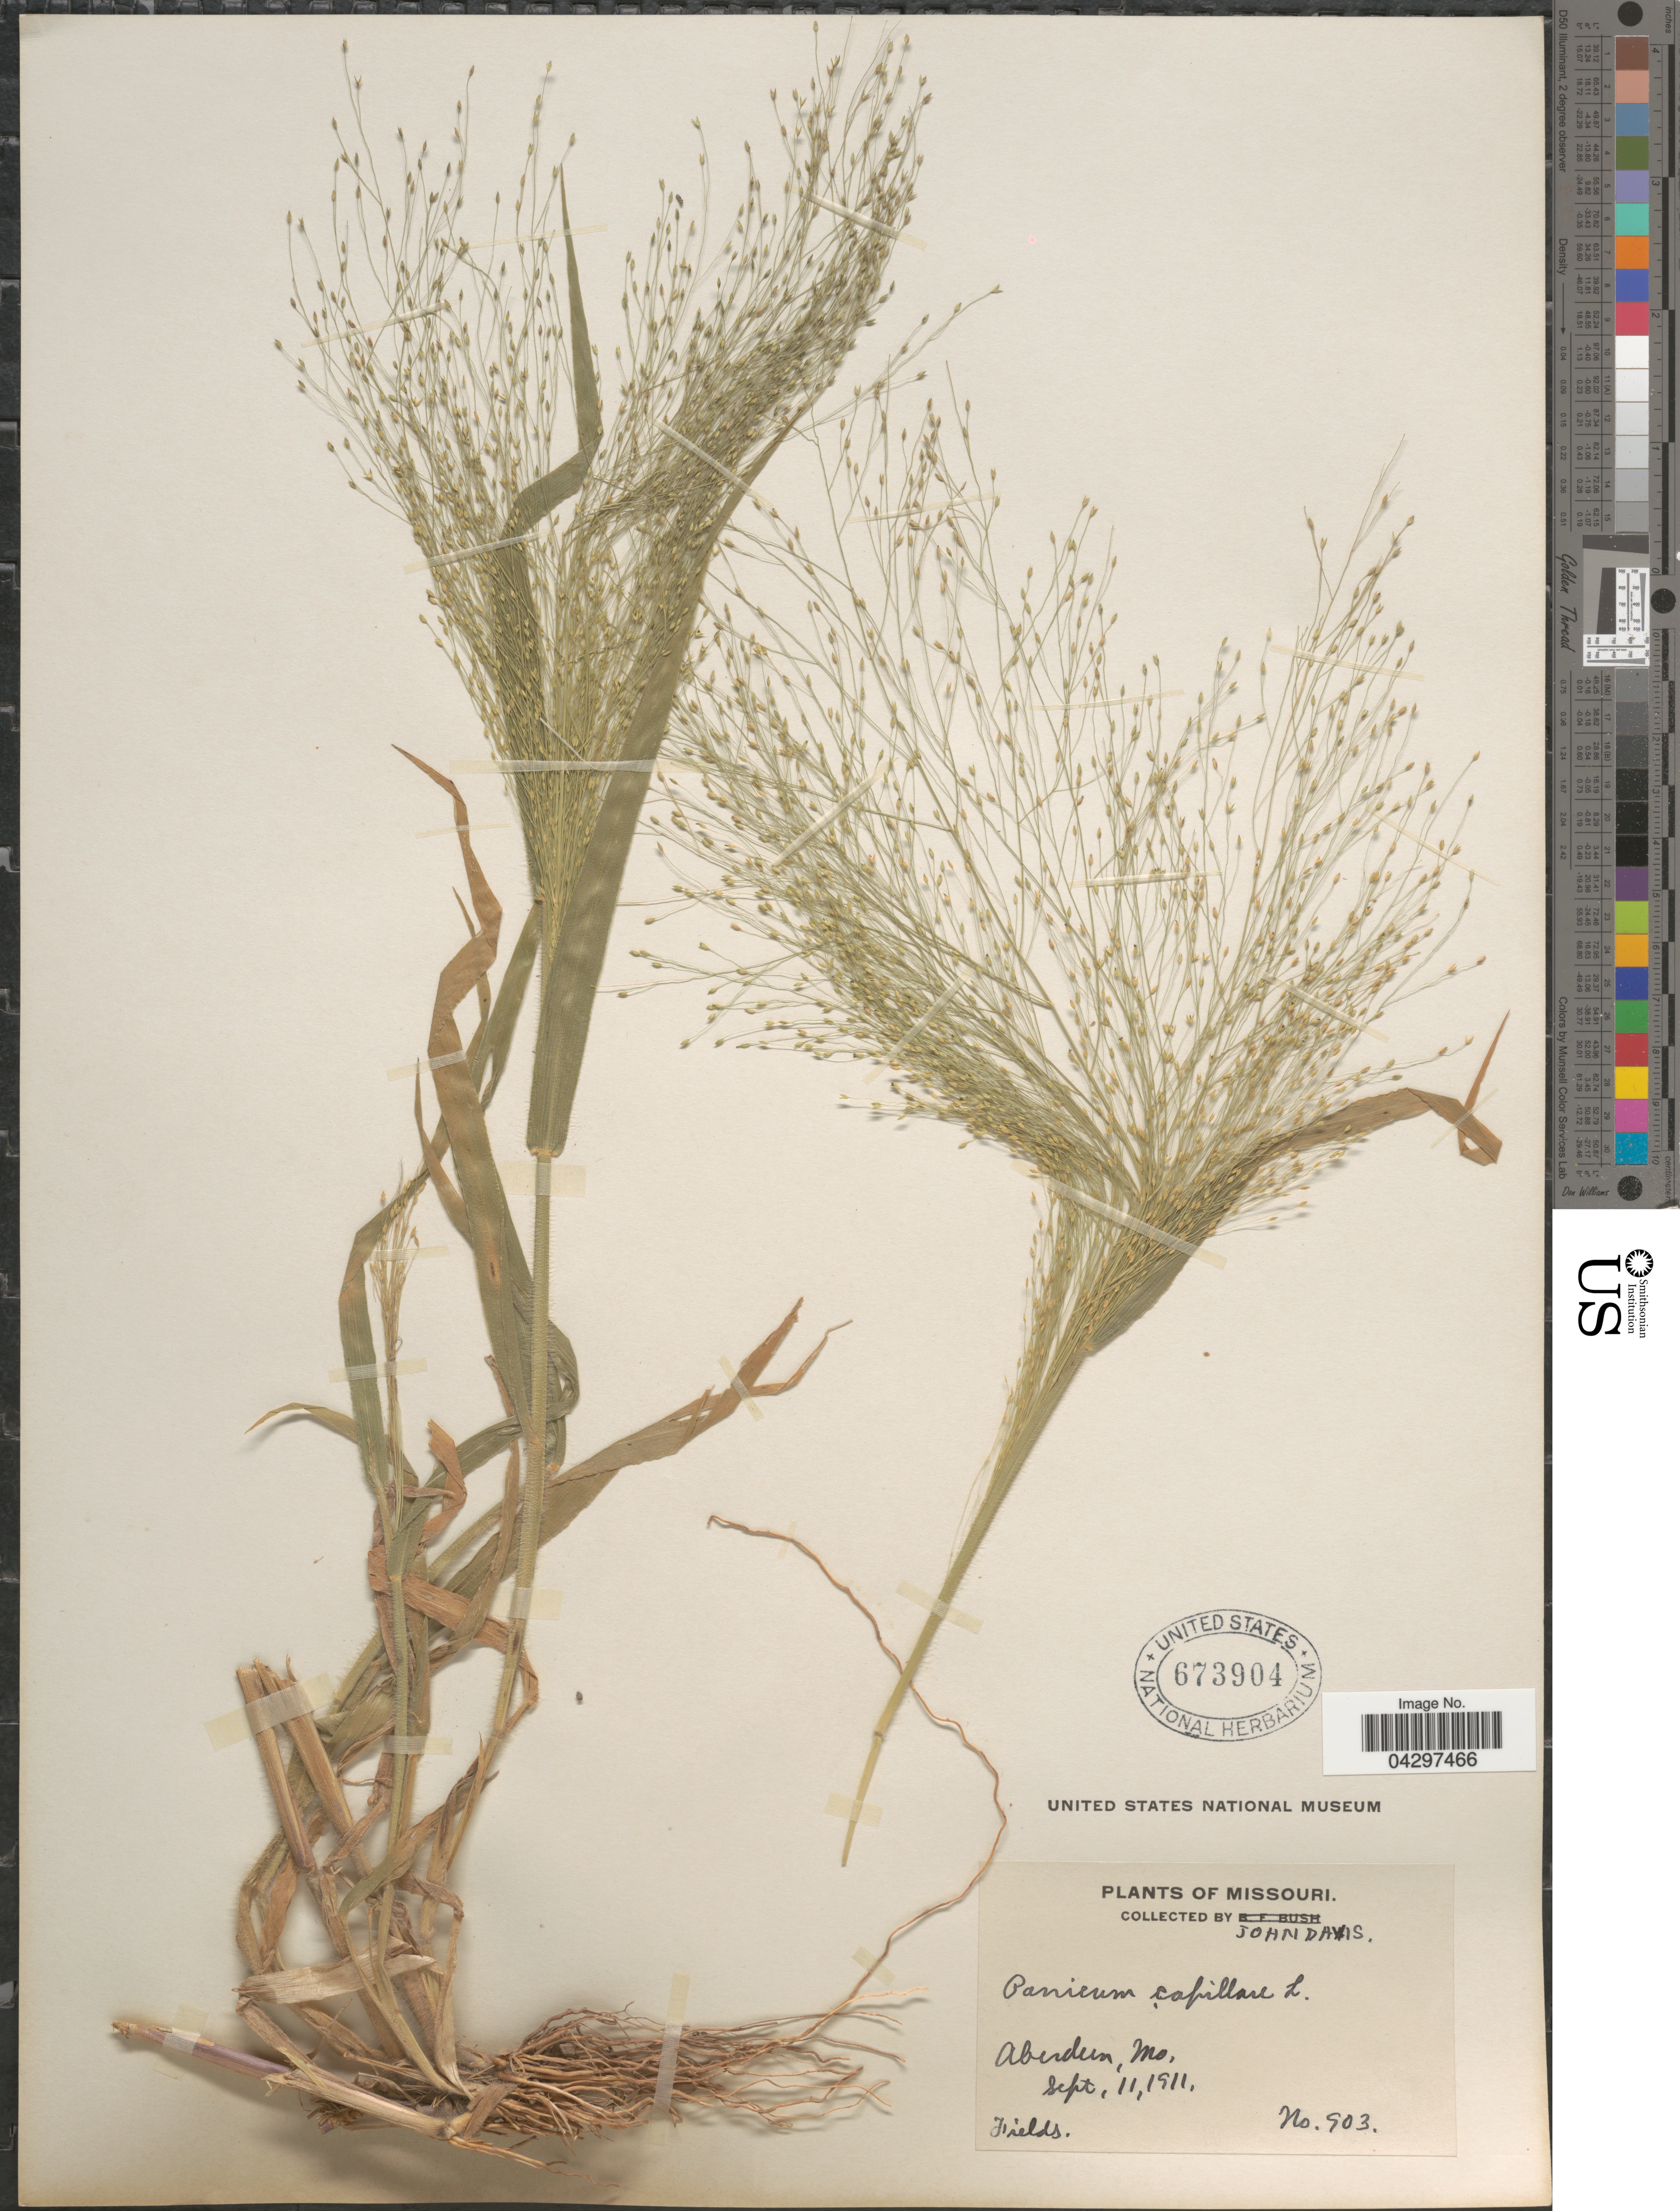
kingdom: Plantae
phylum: Tracheophyta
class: Liliopsida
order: Poales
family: Poaceae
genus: Panicum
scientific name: Panicum capillare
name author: L.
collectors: J. Davis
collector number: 903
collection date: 1911-09-11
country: United States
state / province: Missouri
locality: Aberdeen.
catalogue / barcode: US 673904